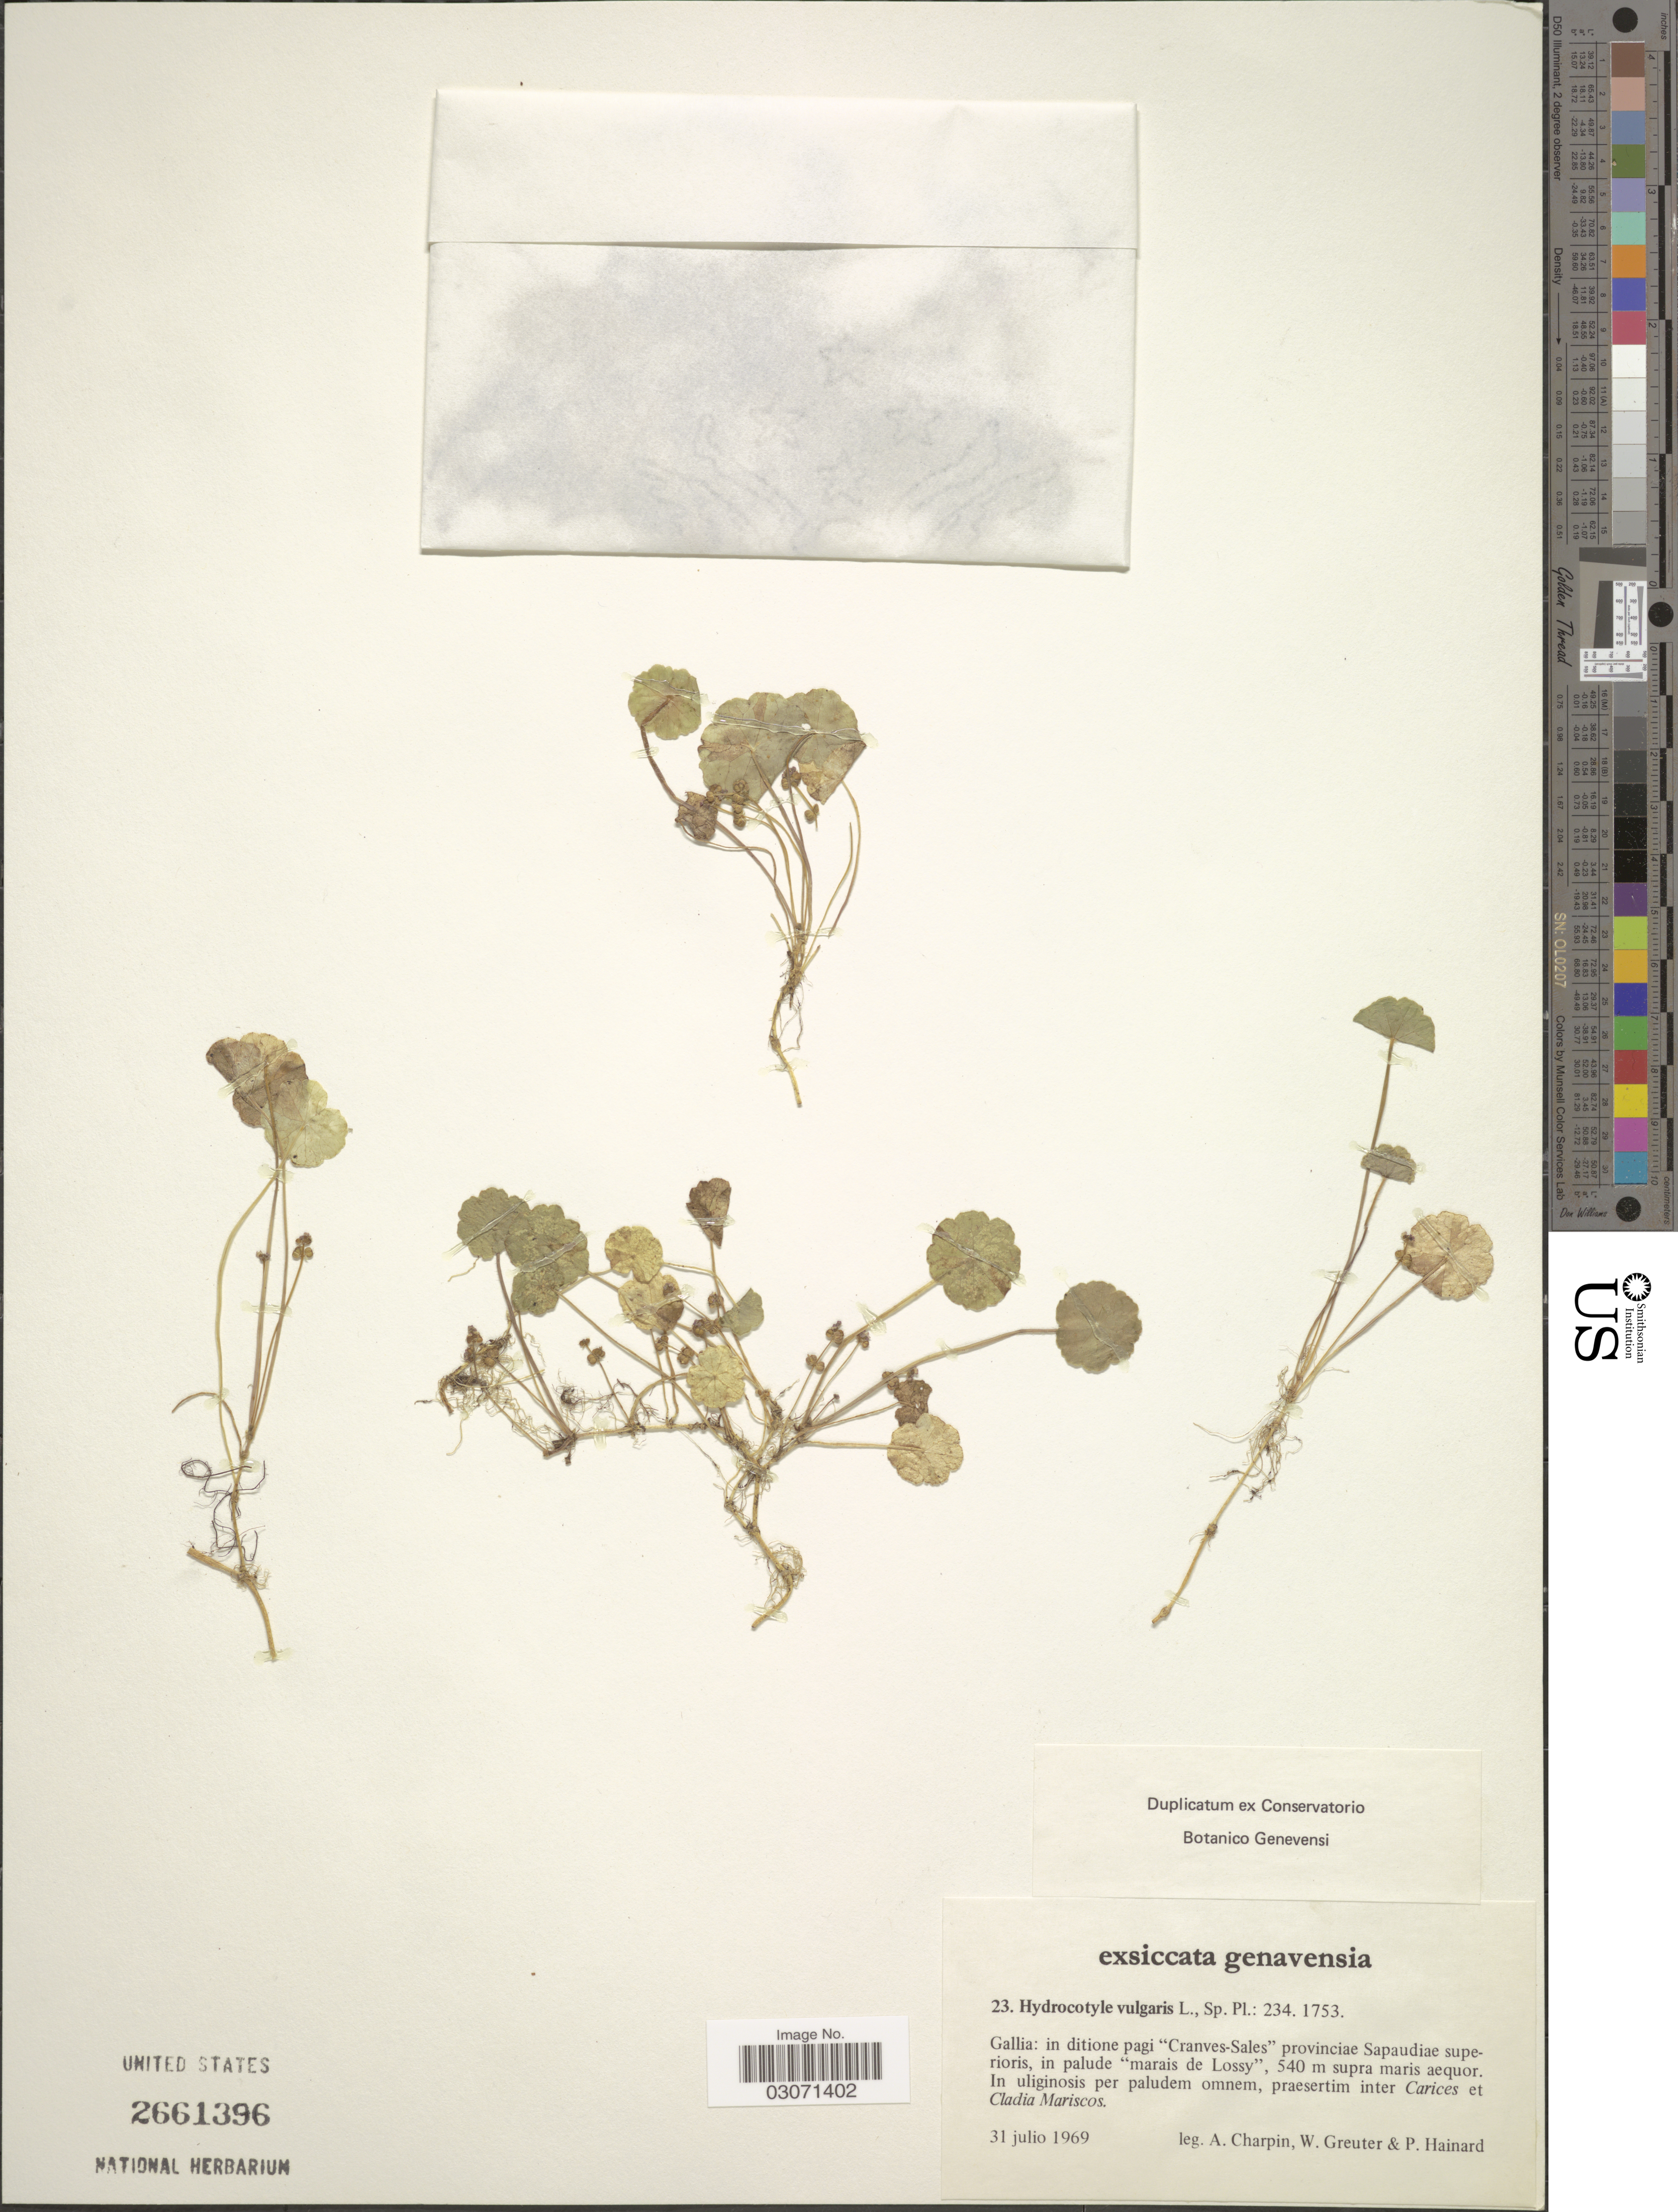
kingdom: Plantae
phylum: Tracheophyta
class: Magnoliopsida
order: Apiales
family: Araliaceae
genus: Hydrocotyle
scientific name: Hydrocotyle vulgaris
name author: L.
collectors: A. Charpin, W. Greuter & P. Hainard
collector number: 23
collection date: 1969-07-31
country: France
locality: Gallia: in ditione pagi "Cranves-Sales" provinciae Sapaudiae superioris, in palude "marais de Lossy".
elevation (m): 540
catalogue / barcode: US 2661396